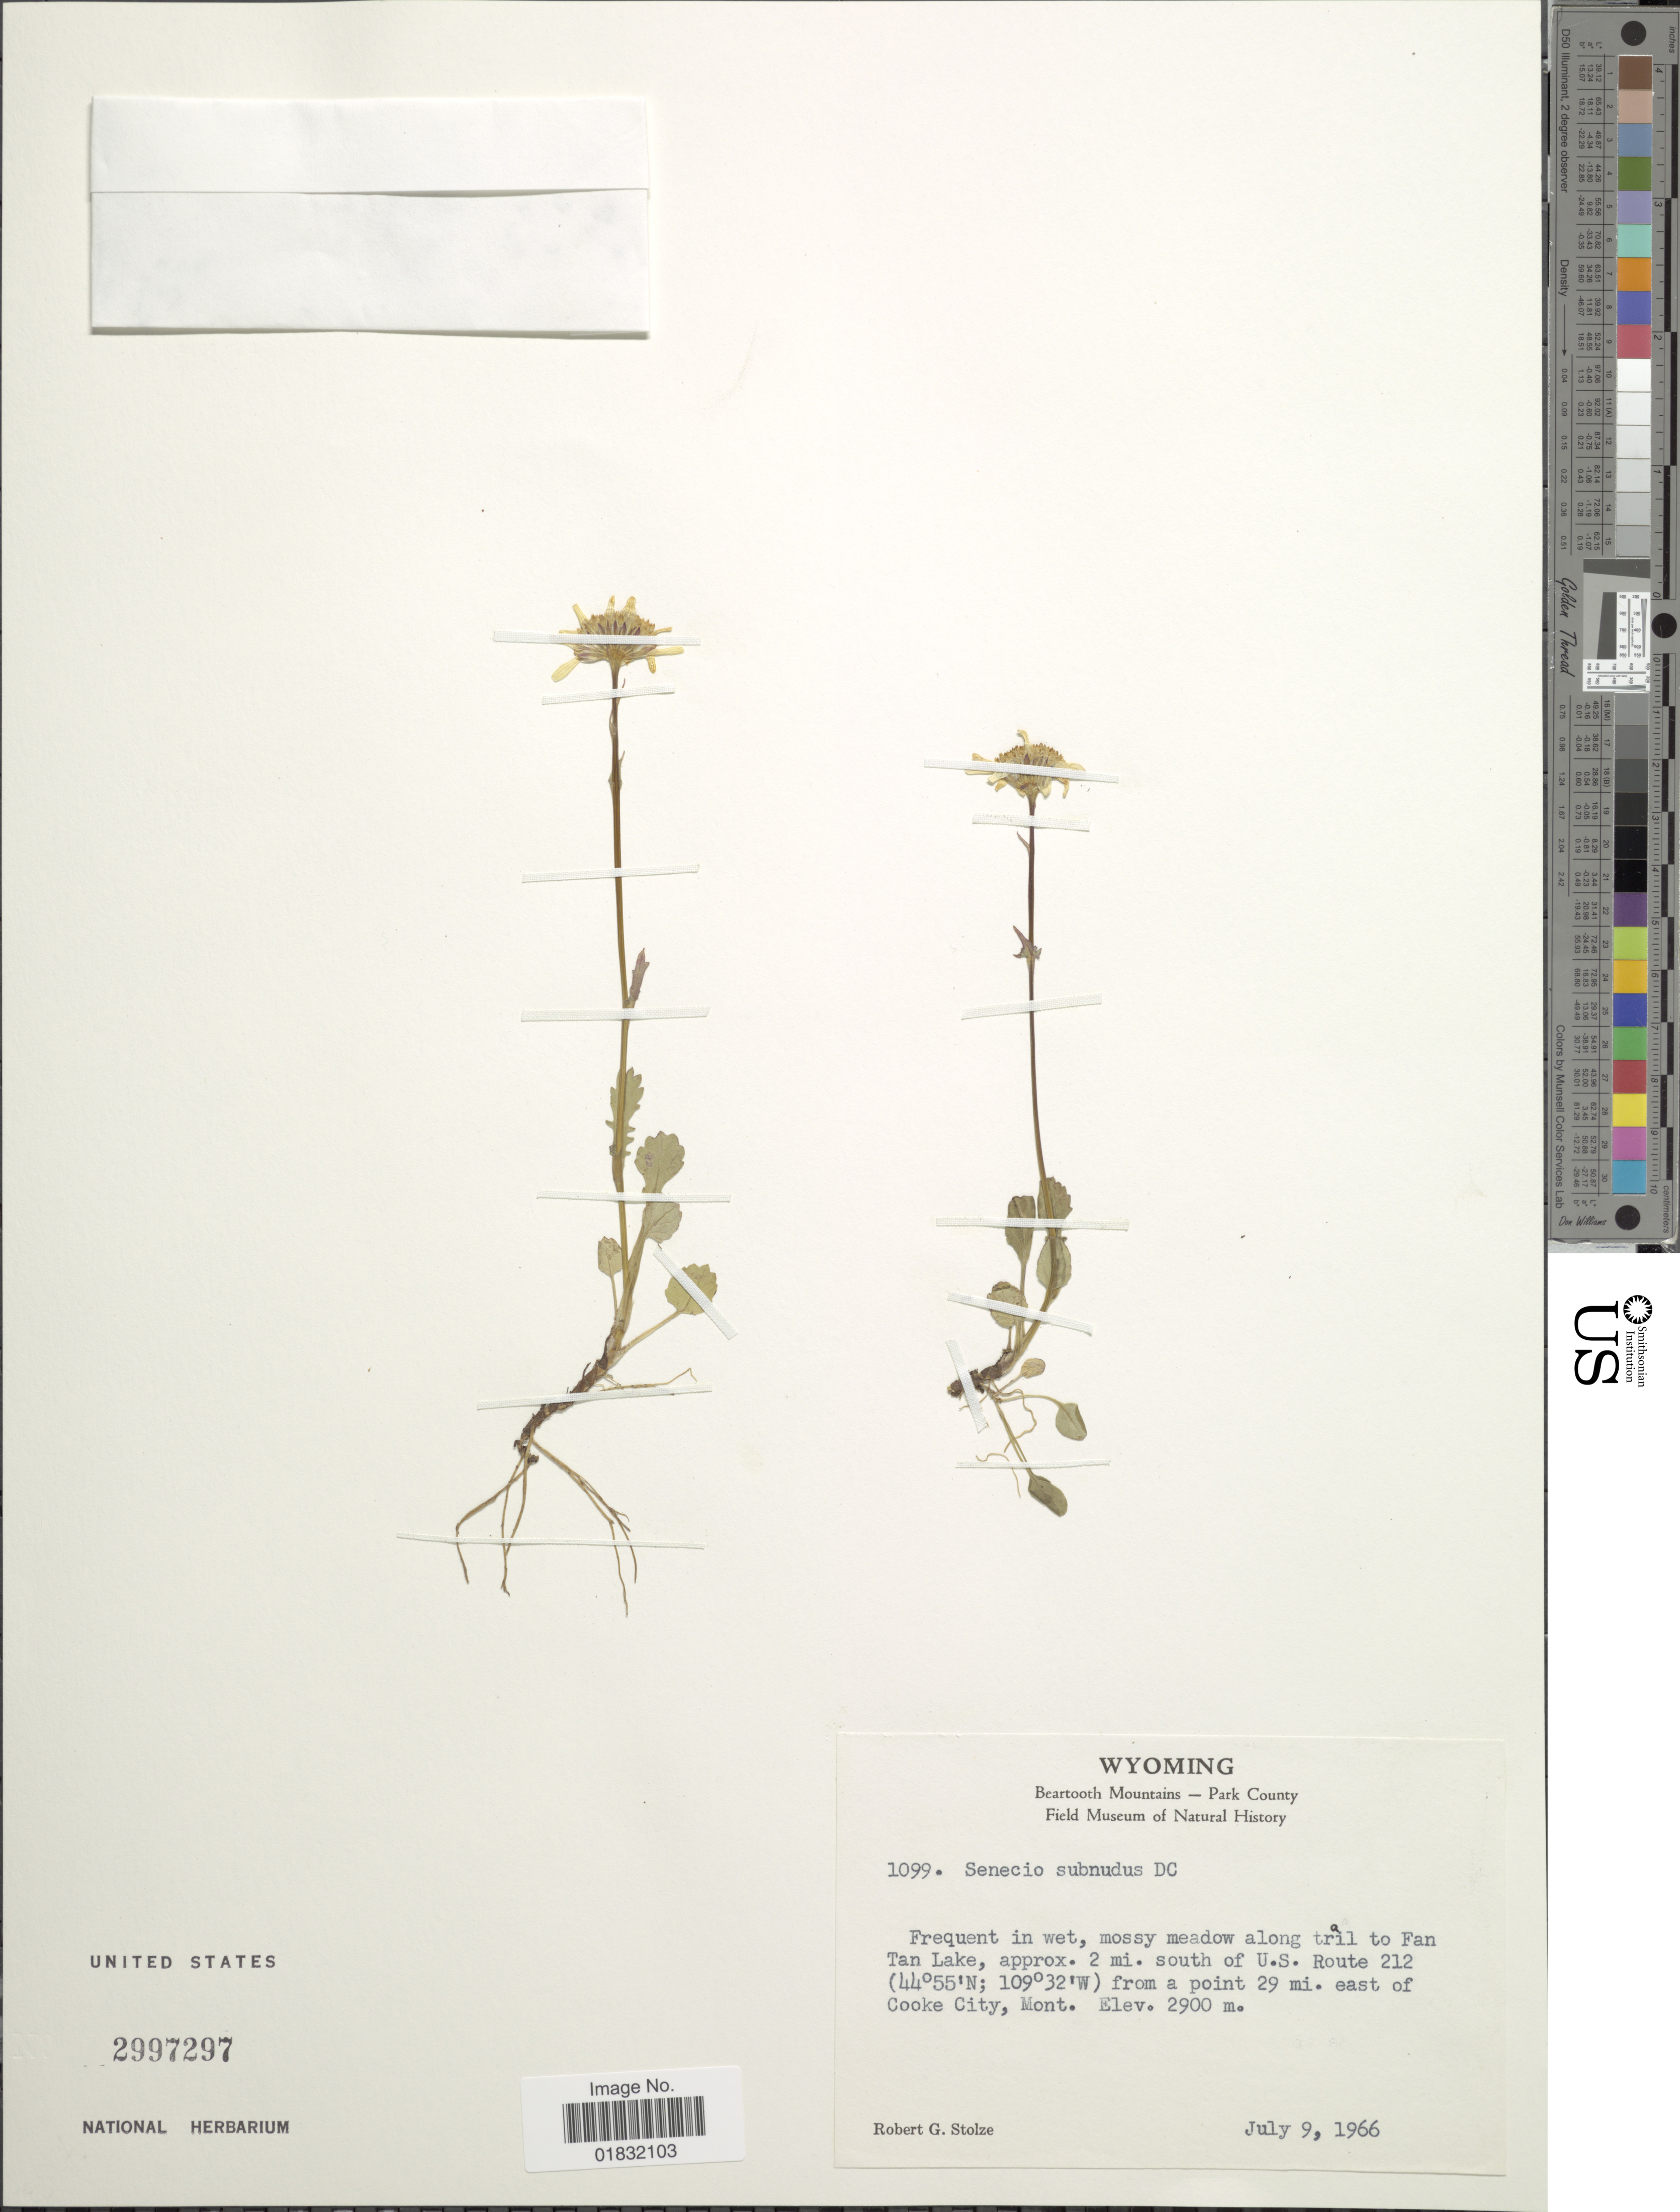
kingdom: Plantae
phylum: Tracheophyta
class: Magnoliopsida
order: Asterales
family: Asteraceae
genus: Packera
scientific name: Packera subnuda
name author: (DC.) Trock & T.M. Barkley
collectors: R. G. Stolze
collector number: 1099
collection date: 1966-07-09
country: United States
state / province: Montana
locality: Frequent in wet, mossy meadow along trail to Fan Tan Lake, approx. 2 mi S of U.S. Route 212 from a point 29 mi. E of Cooke City in Wyoming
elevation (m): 2900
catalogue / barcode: US 2997297